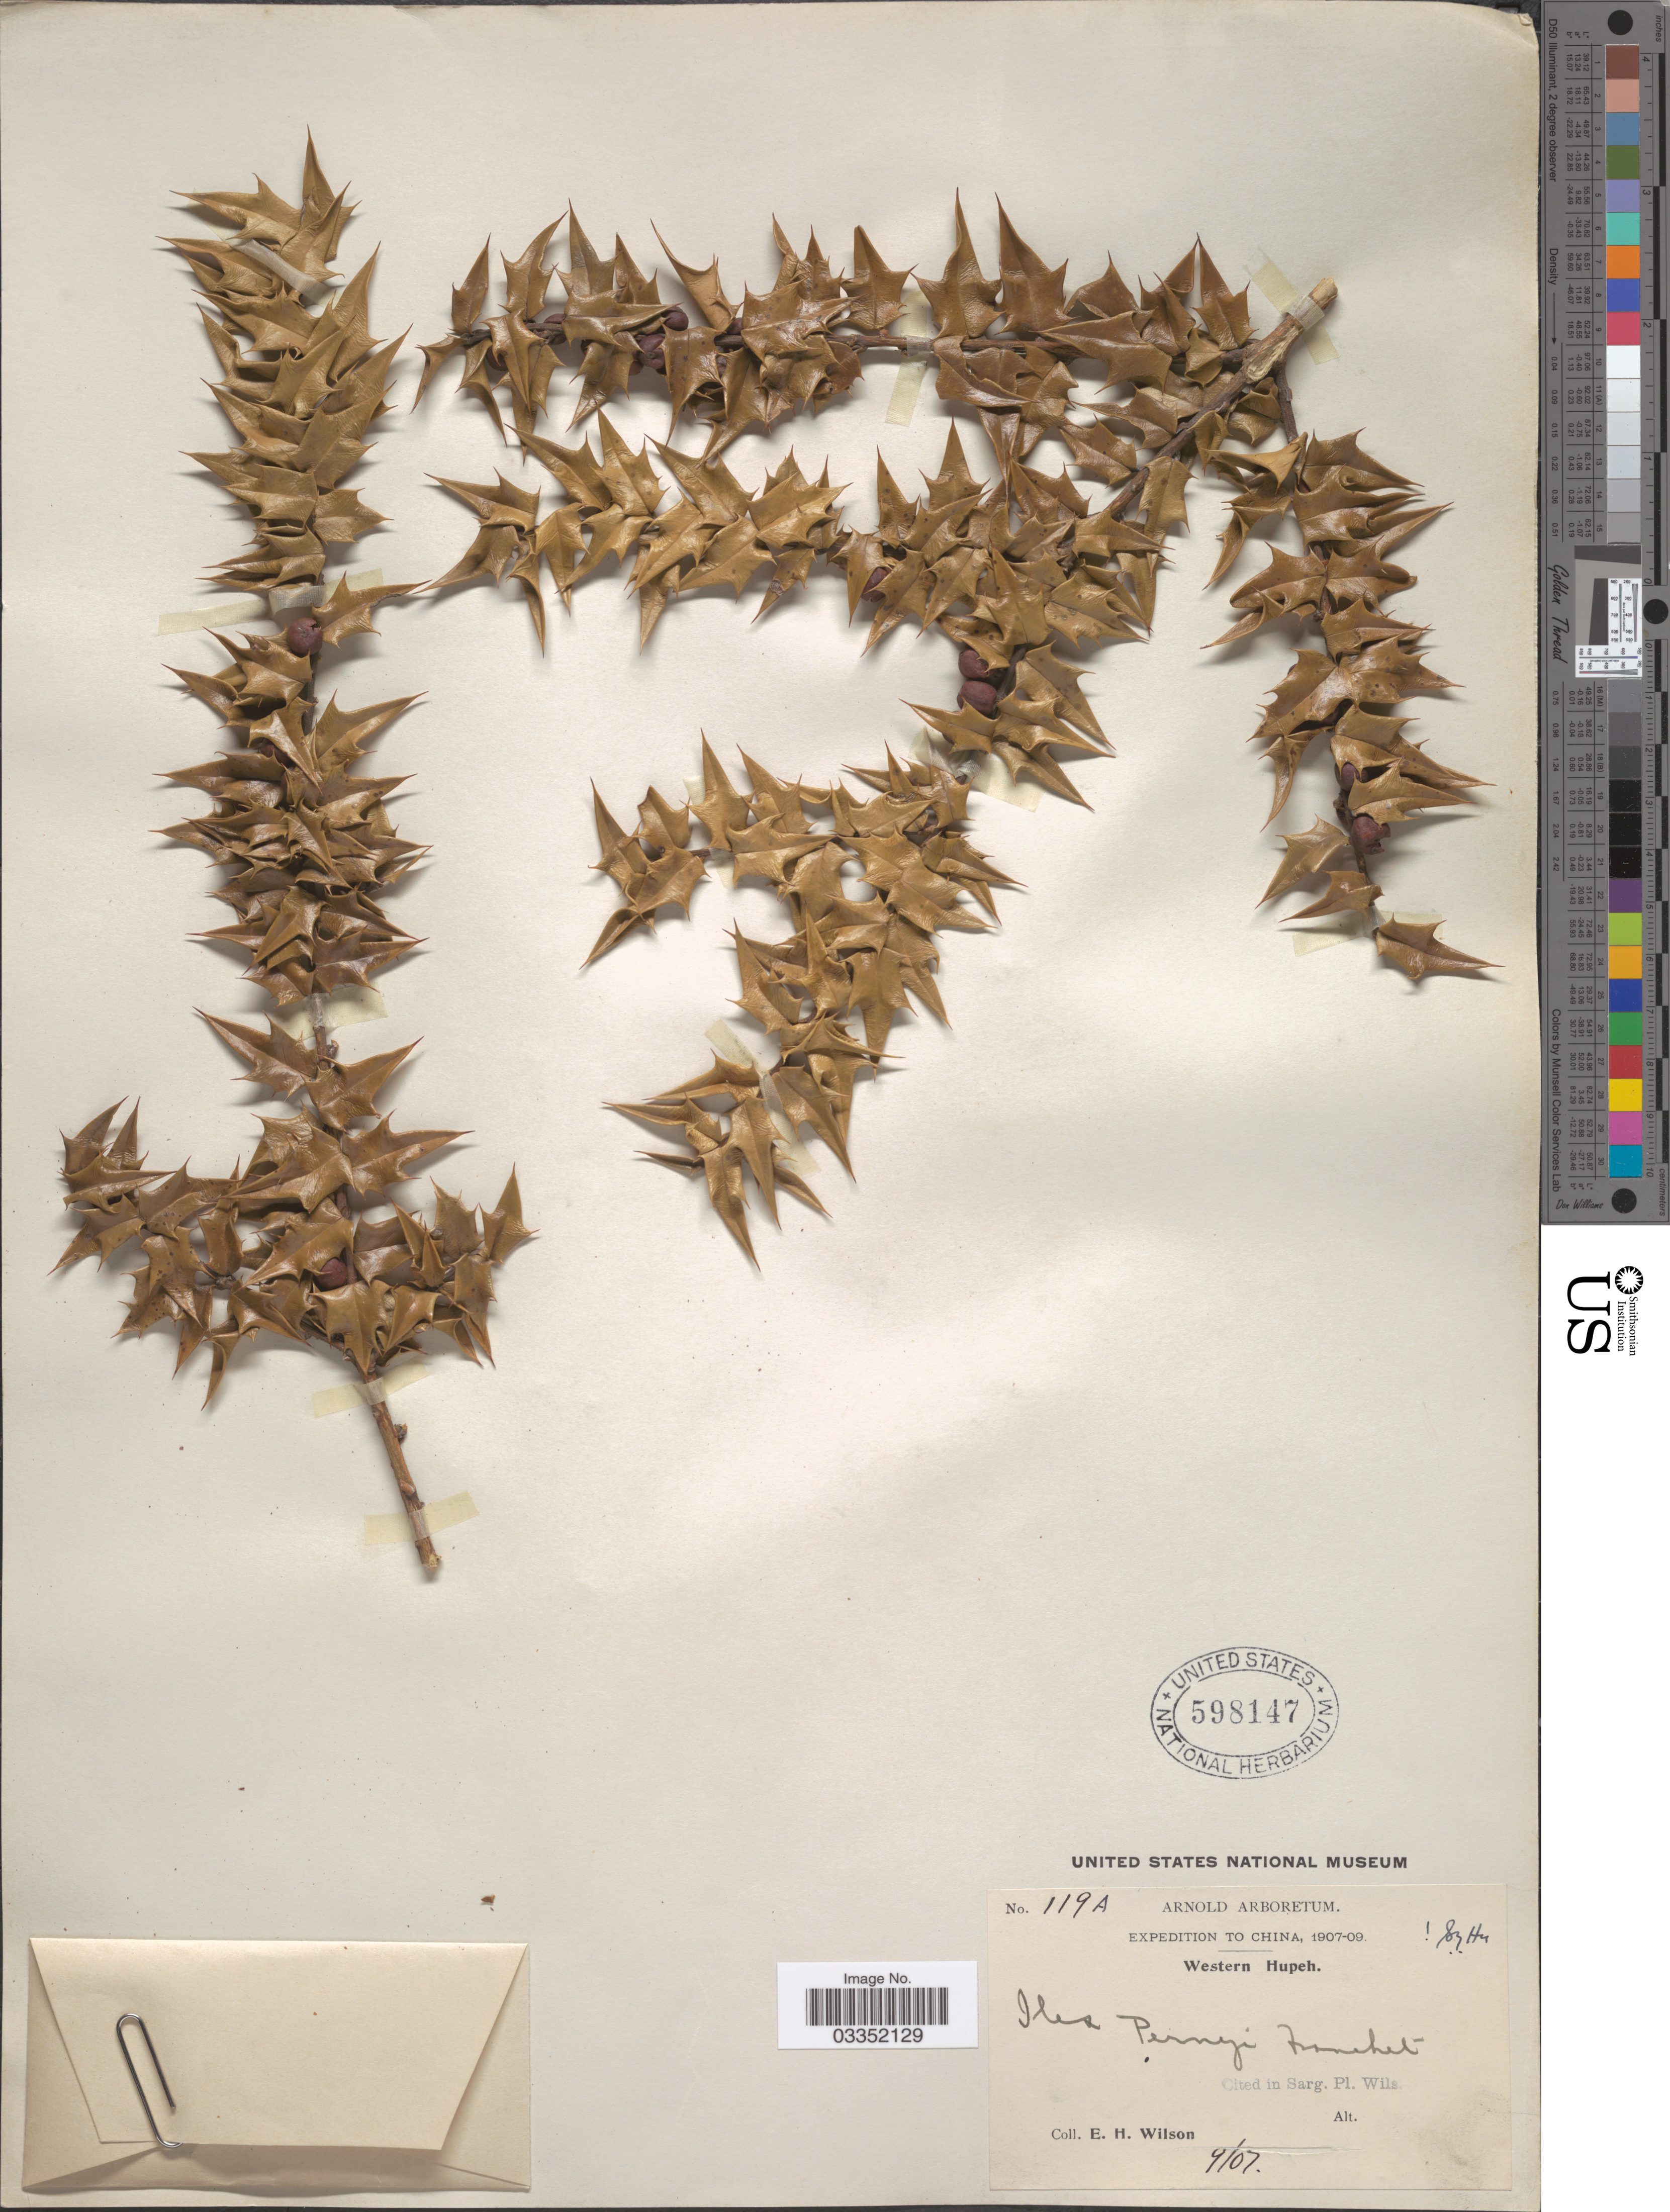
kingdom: Plantae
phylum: Tracheophyta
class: Magnoliopsida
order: Aquifoliales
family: Aquifoliaceae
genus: Ilex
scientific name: Ilex pernyi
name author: Franch.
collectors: E. Wilson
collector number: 119 A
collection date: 1907-09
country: China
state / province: Hubei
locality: Western Hupeh.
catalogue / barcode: US 598147